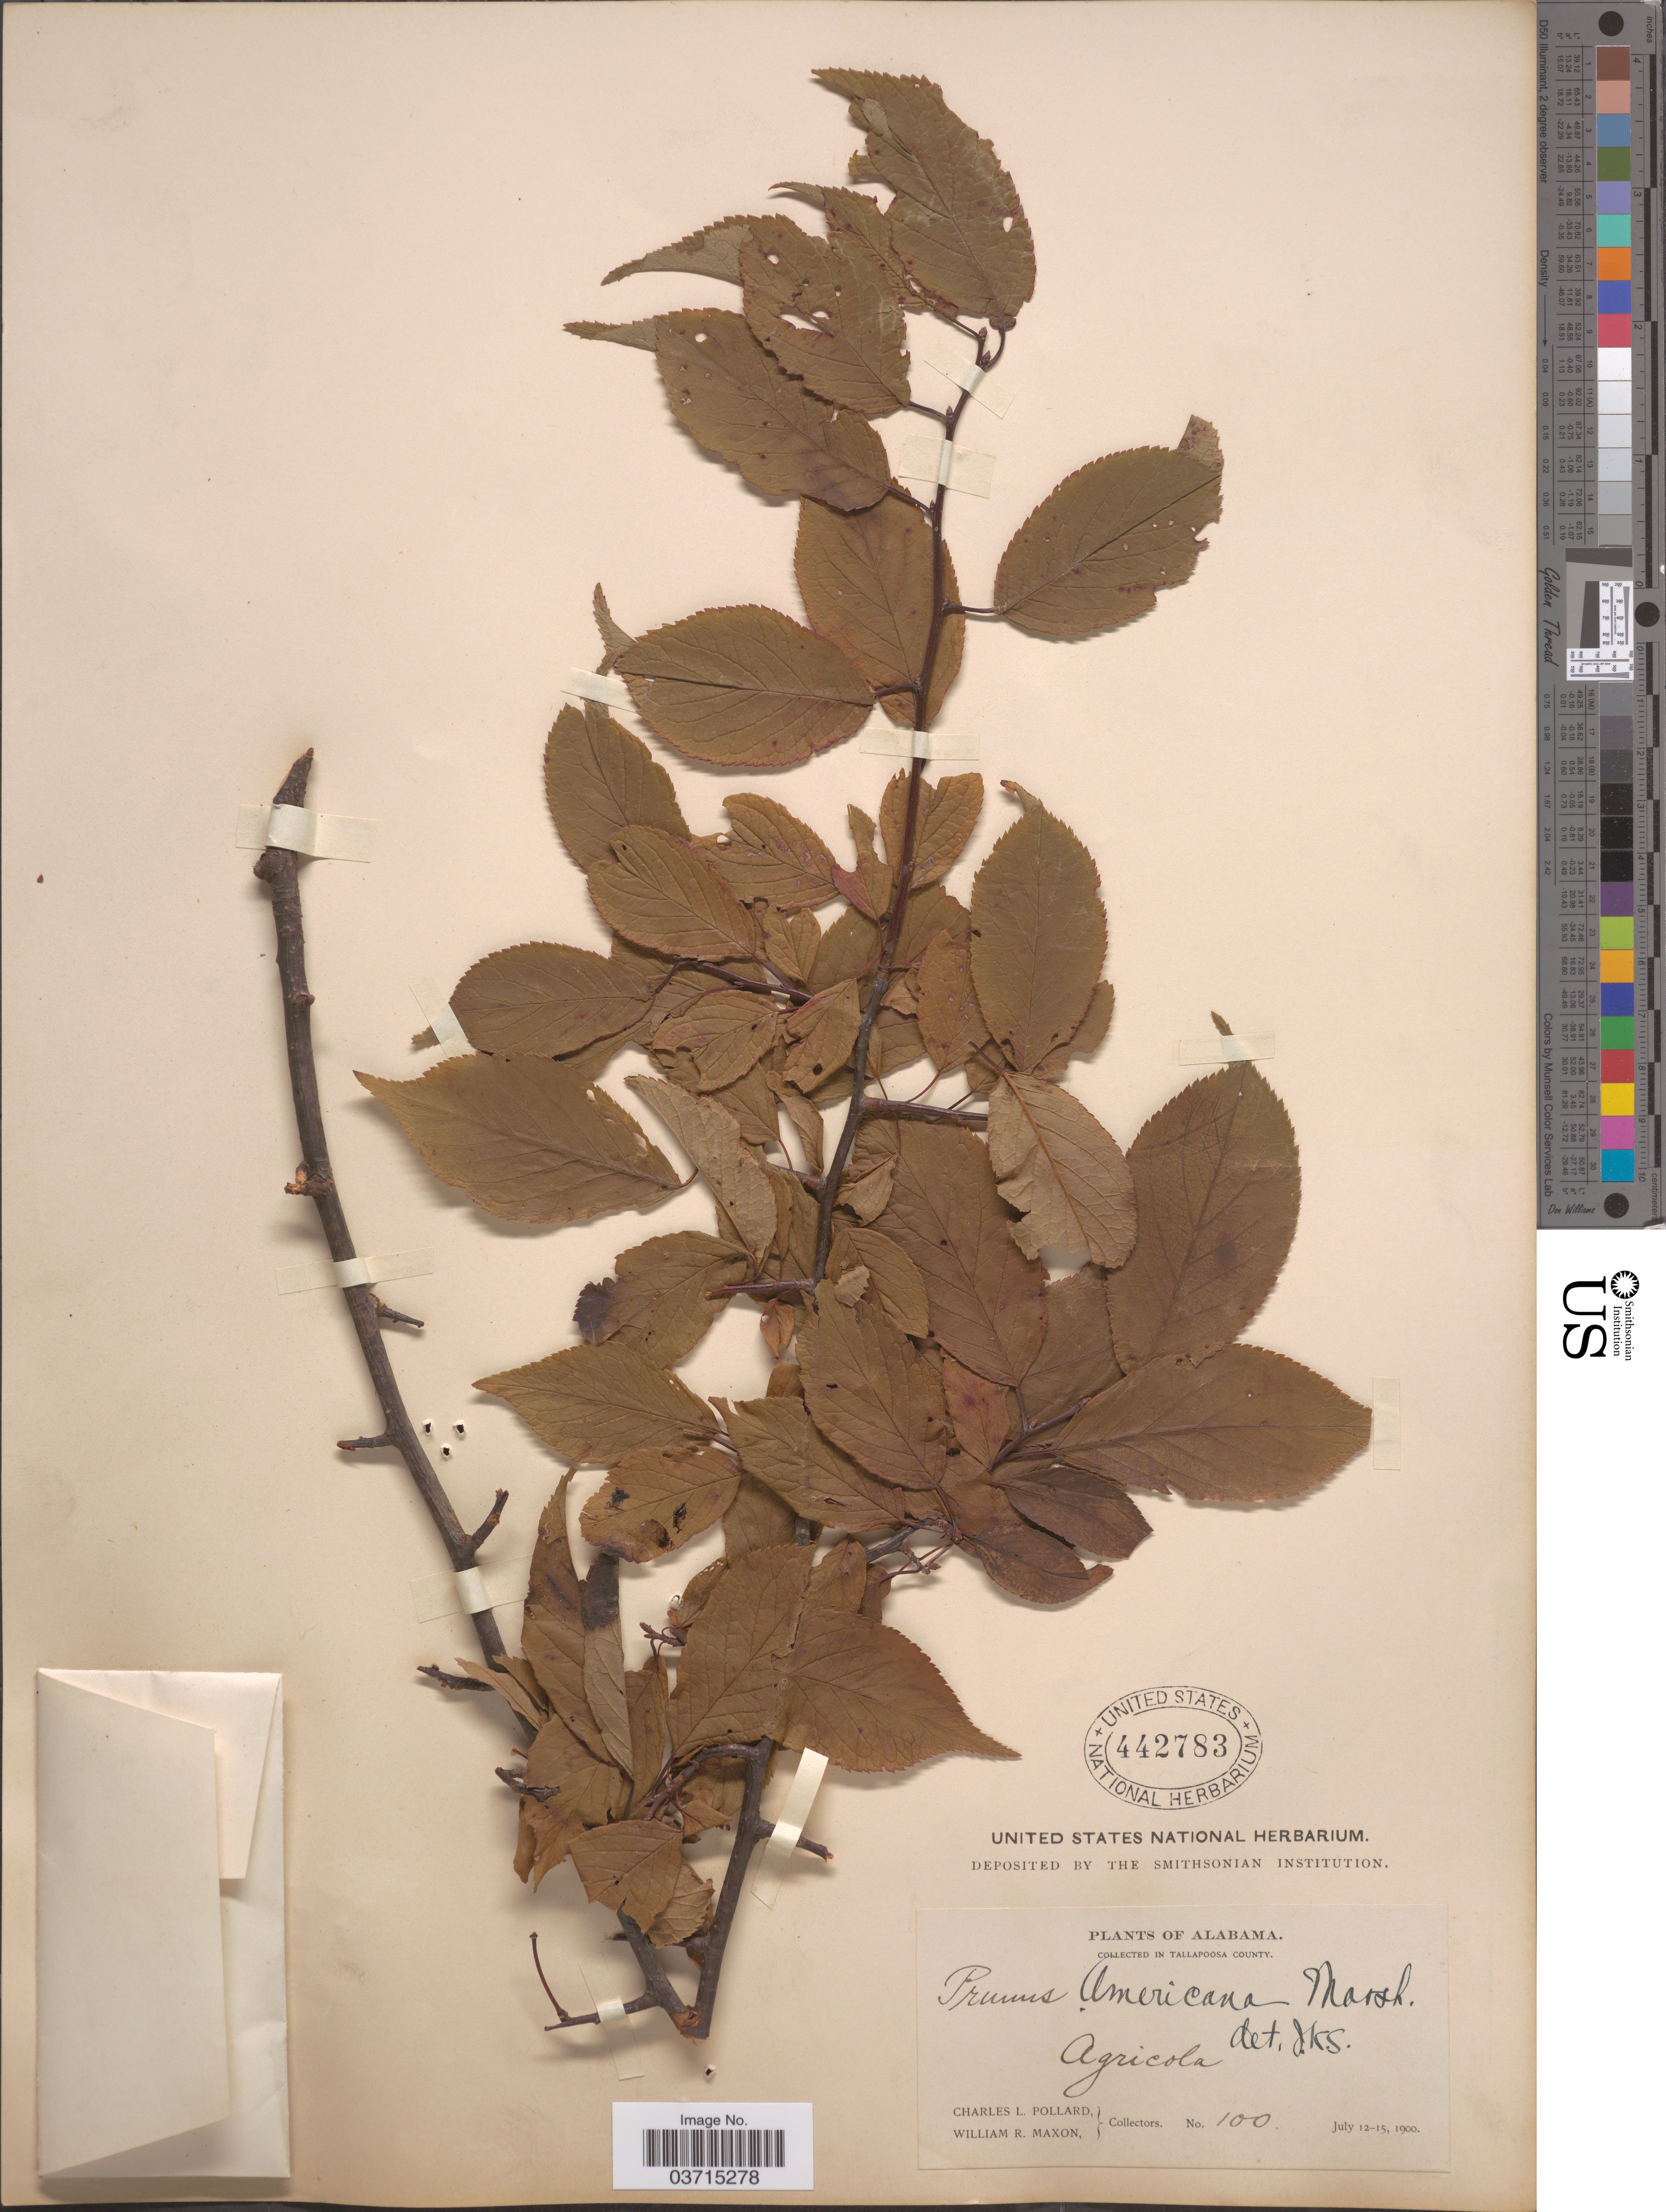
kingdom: Plantae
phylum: Tracheophyta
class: Magnoliopsida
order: Rosales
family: Rosaceae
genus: Prunus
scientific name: Prunus americana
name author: Marshall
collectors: C. L. Pollard & W. R. Maxon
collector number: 100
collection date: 1900-07-12/1900-07-15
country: United States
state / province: Alabama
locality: In Tallapoosa County. Agricola.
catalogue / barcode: US 442783